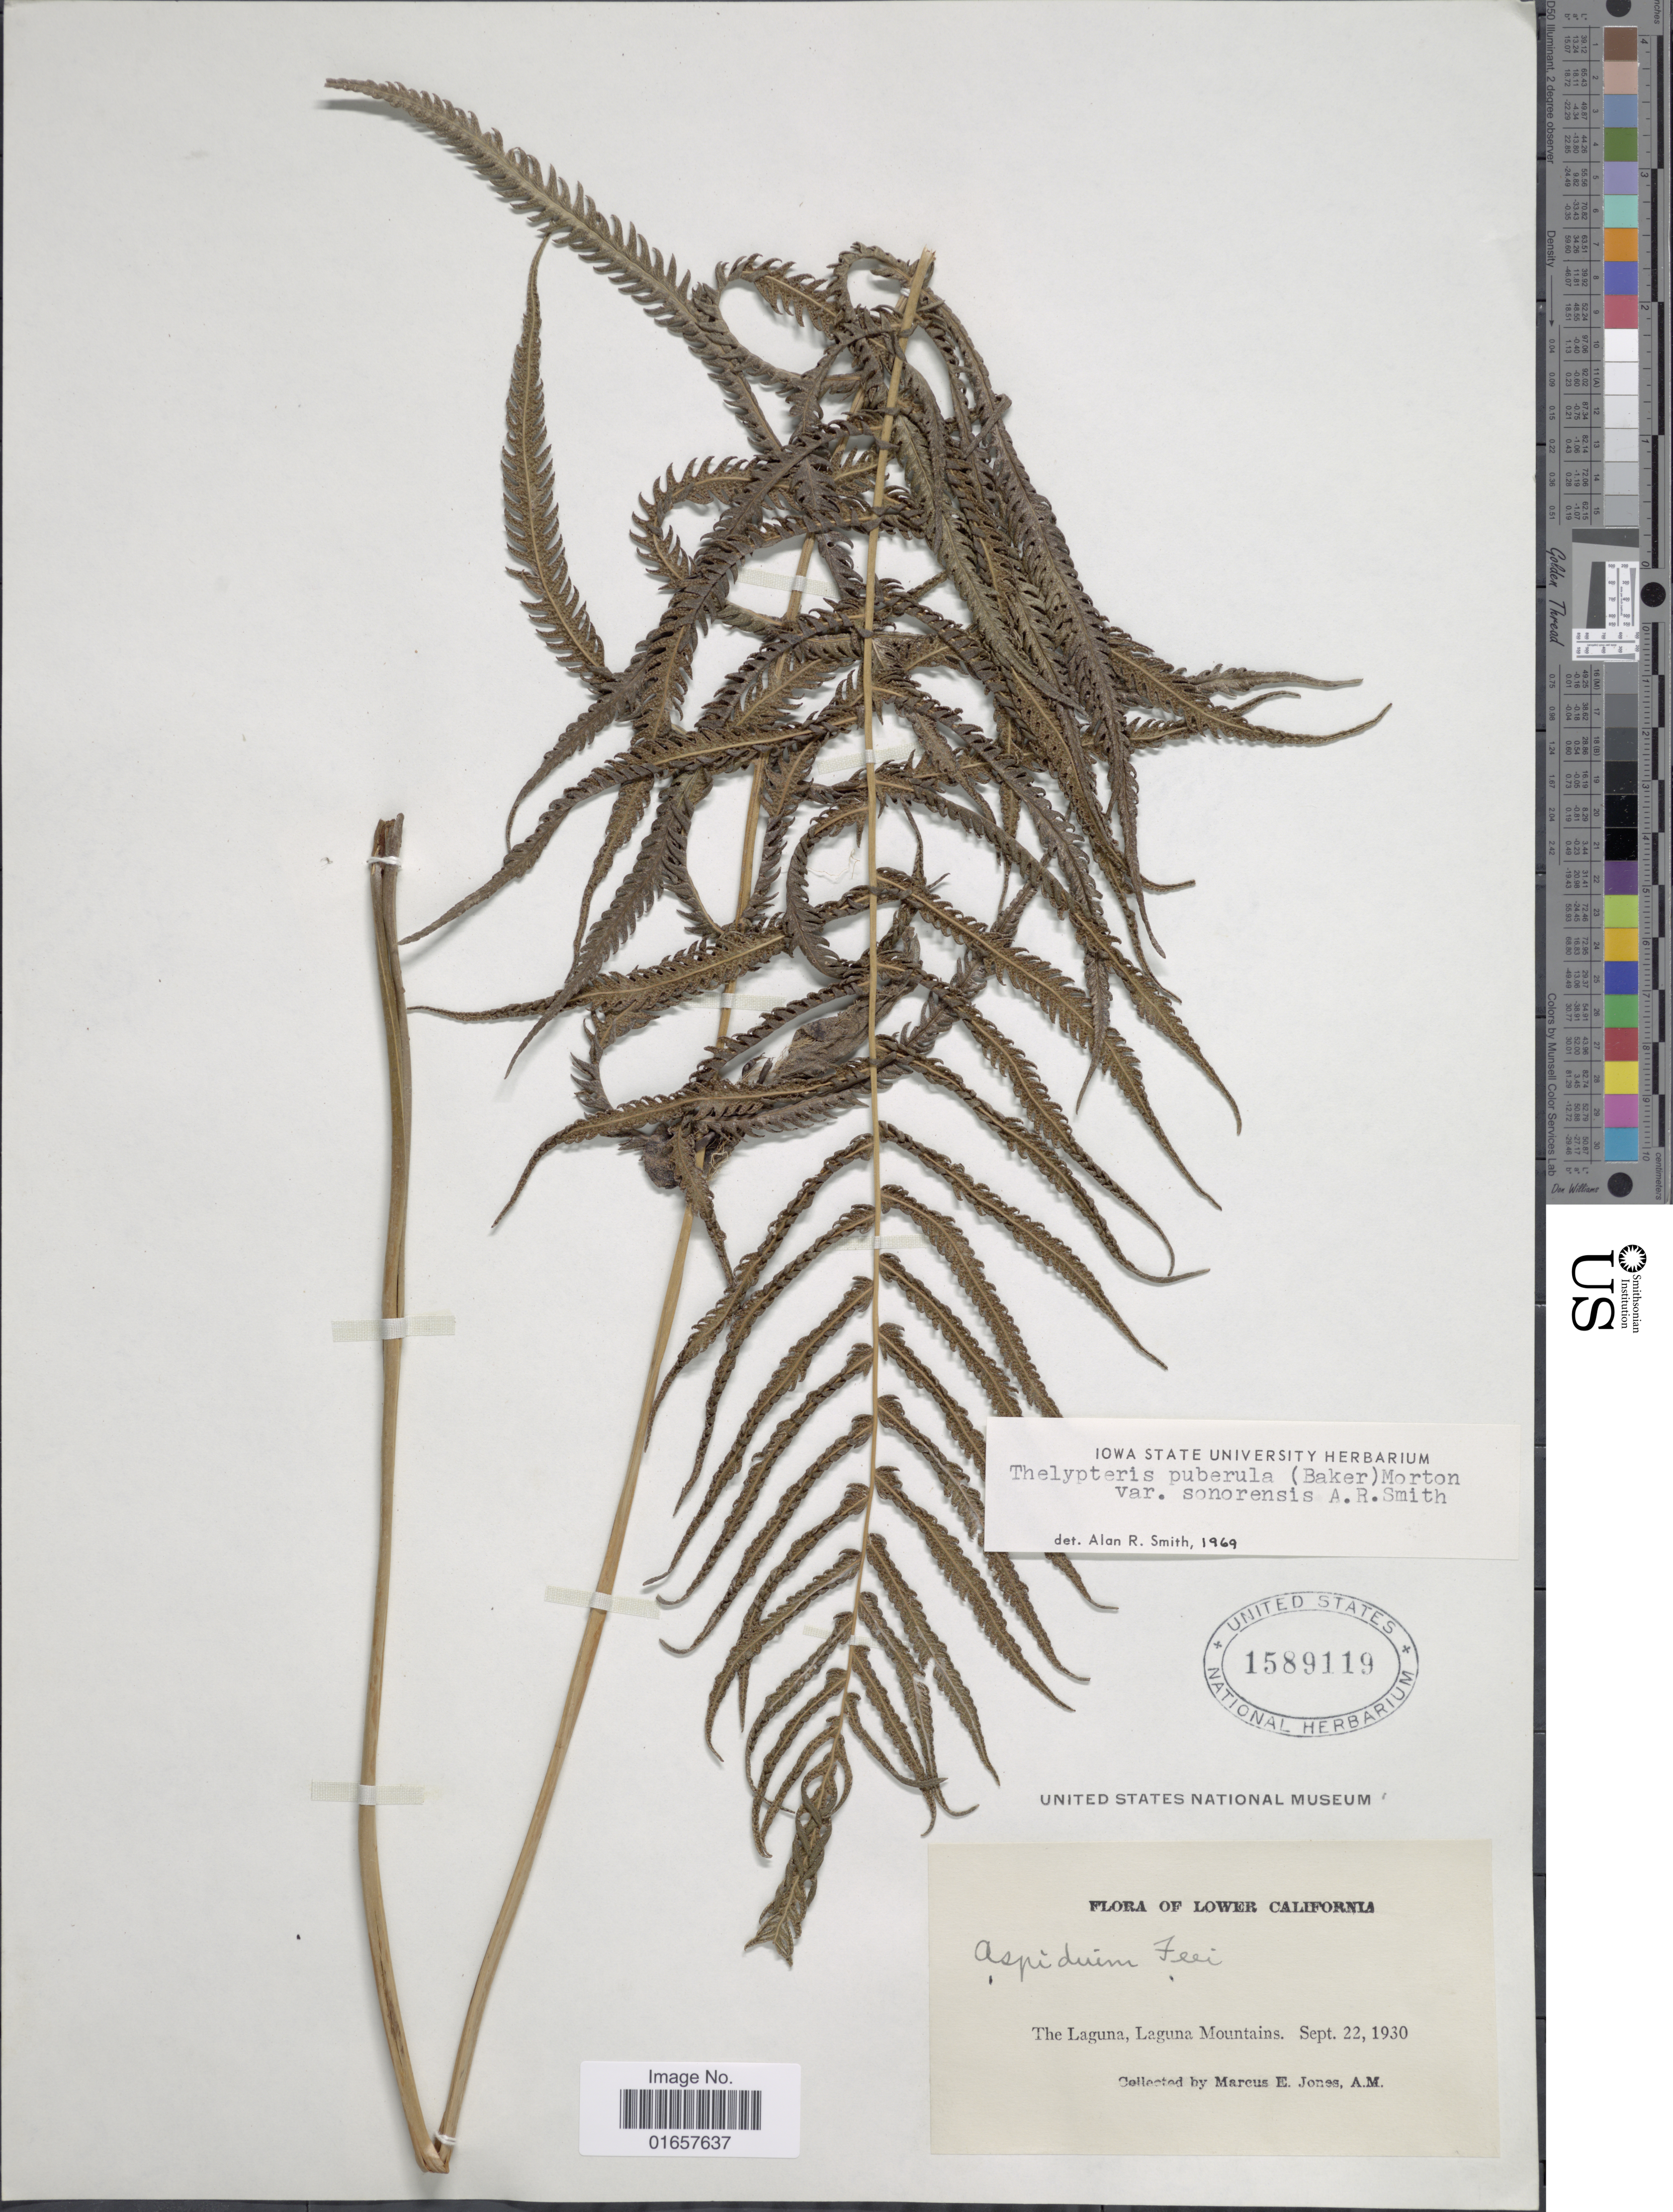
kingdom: Plantae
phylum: Tracheophyta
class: Polypodiopsida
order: Polypodiales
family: Thelypteridaceae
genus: Christella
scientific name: Christella puberula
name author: (Baker) Á. Löve & D. Löve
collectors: M. E. Jones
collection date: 1930-09-22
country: Mexico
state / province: Baja California Norte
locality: Lower California, The Laguna, Laguna Mountains.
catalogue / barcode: US 1589119